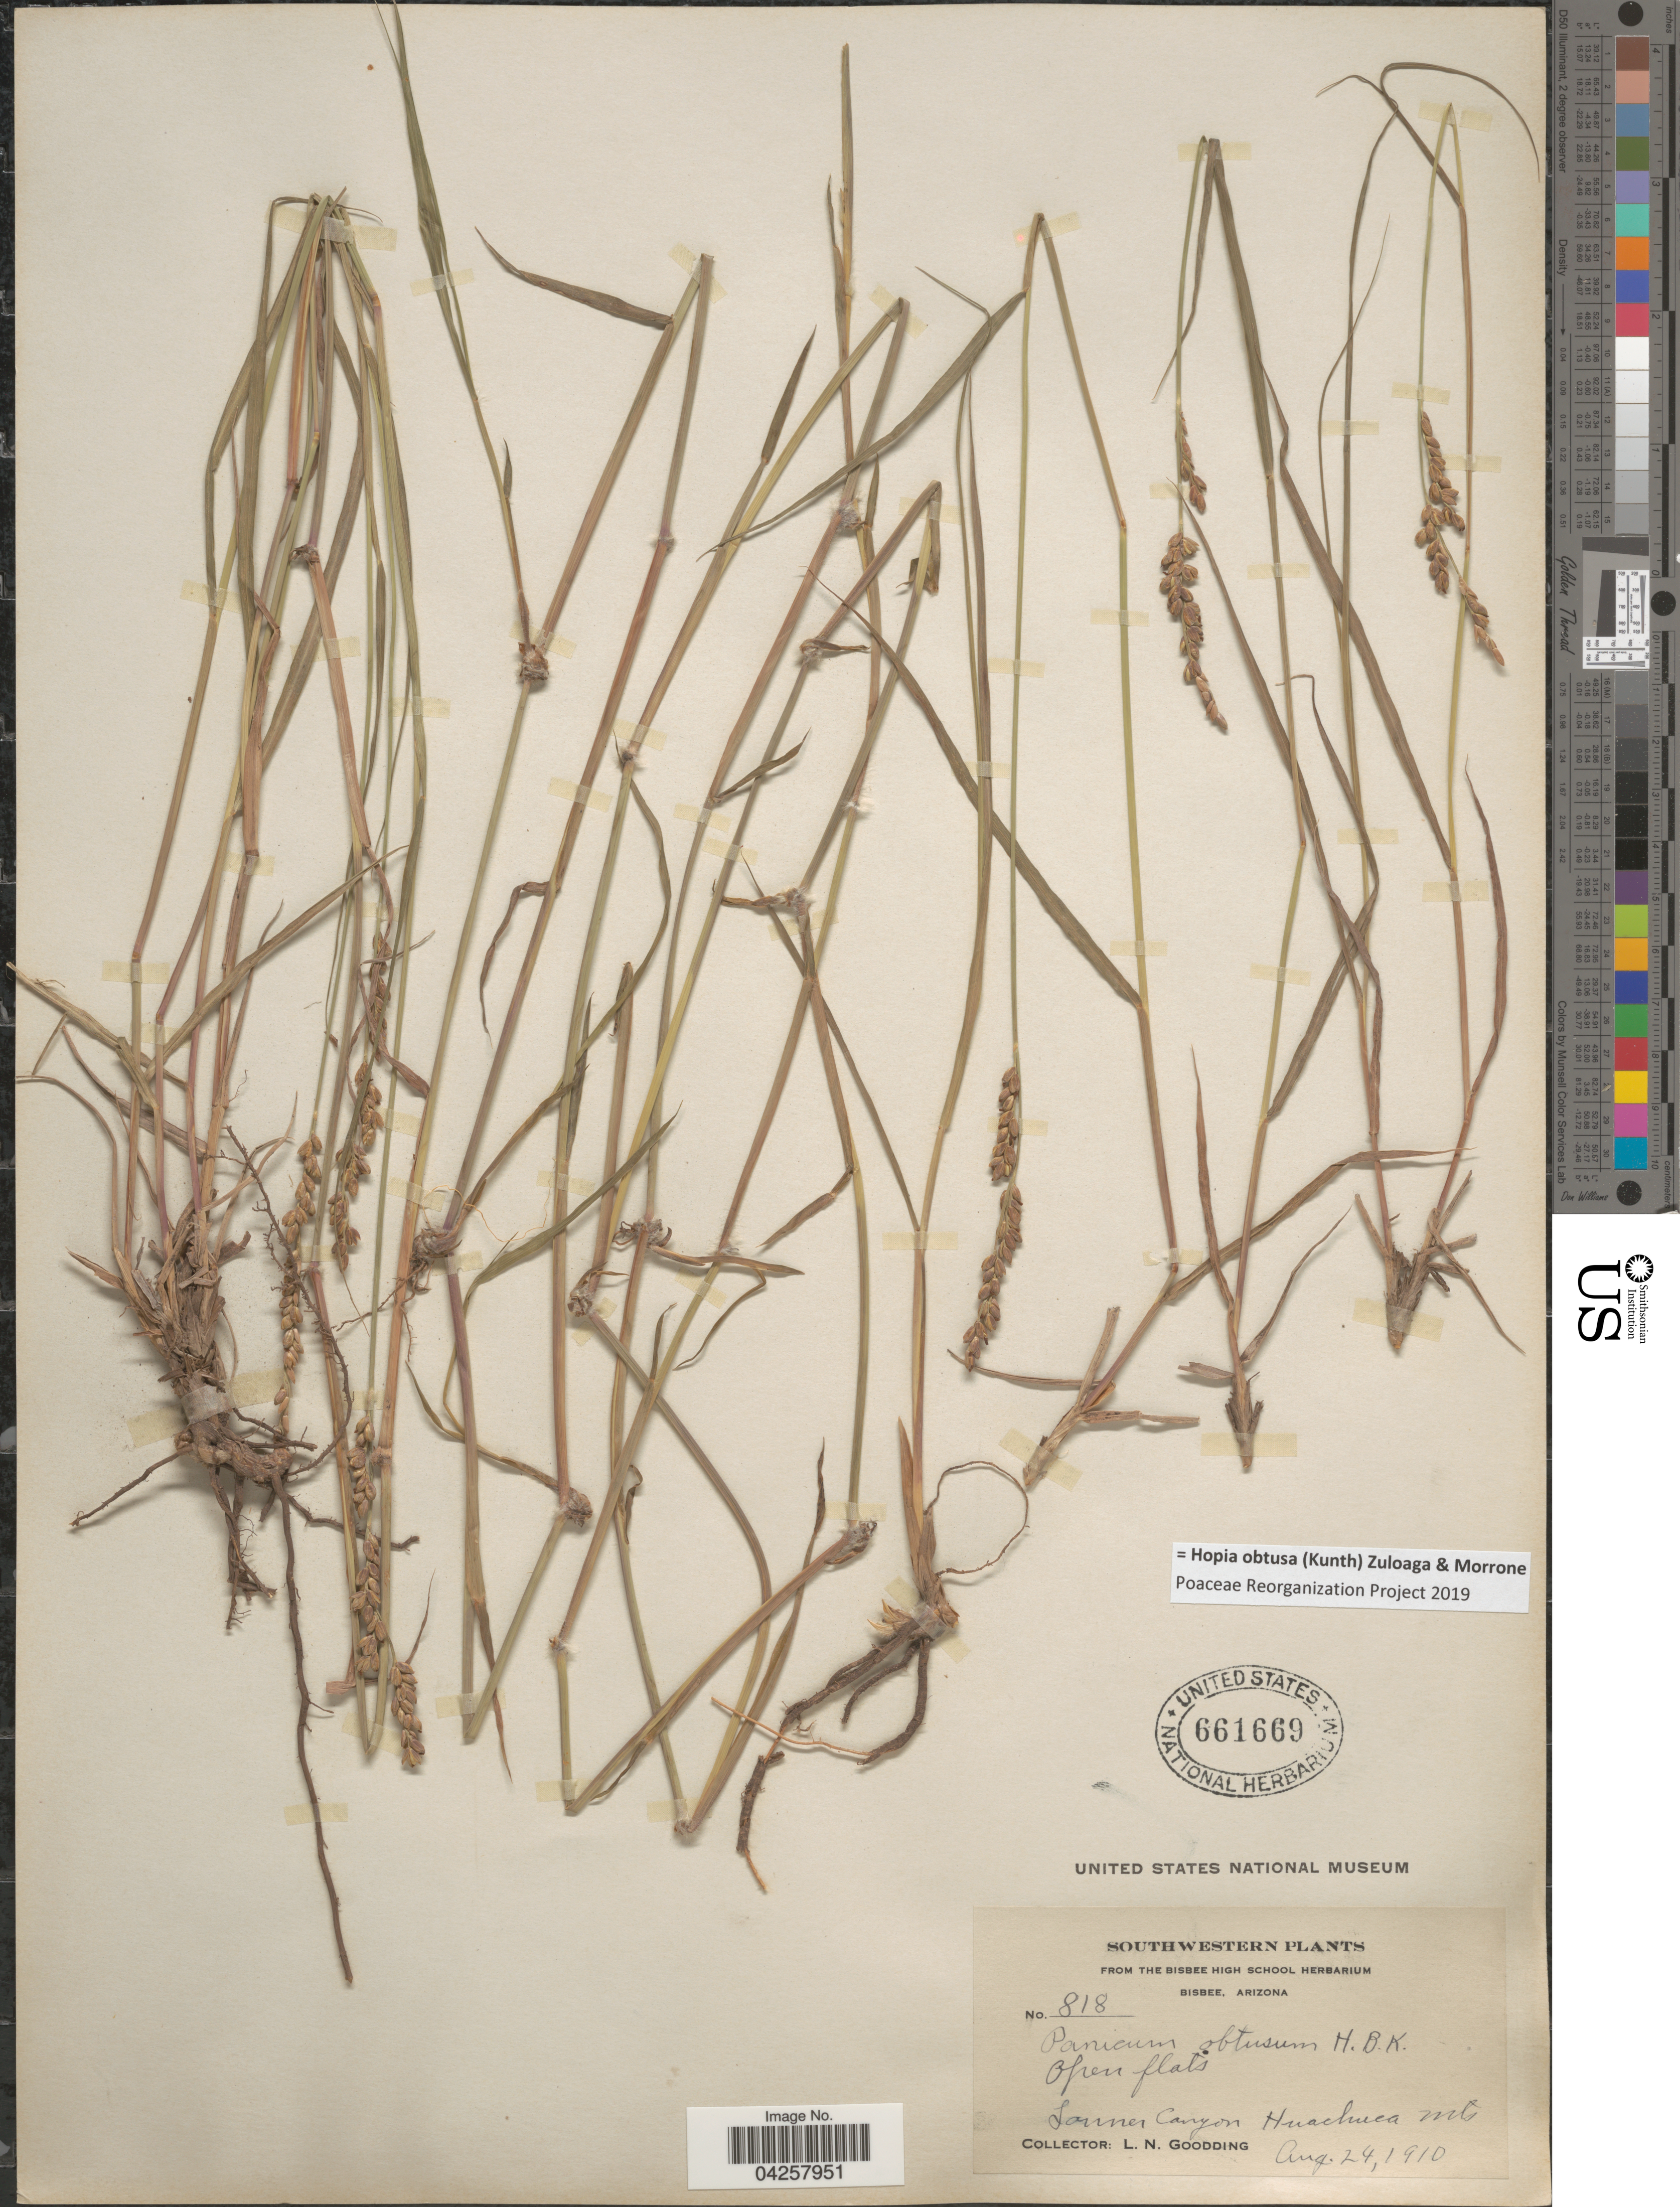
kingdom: Plantae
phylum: Tracheophyta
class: Liliopsida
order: Poales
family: Poaceae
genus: Hopia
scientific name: Hopia obtusa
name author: (Kunth) Zuloaga & Morrone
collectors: L. N. Goodding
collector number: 818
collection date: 1910-08-24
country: United States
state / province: Arizona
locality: Southwestern. Tanner Canyon, Huachuca Mts.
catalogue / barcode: US 661669